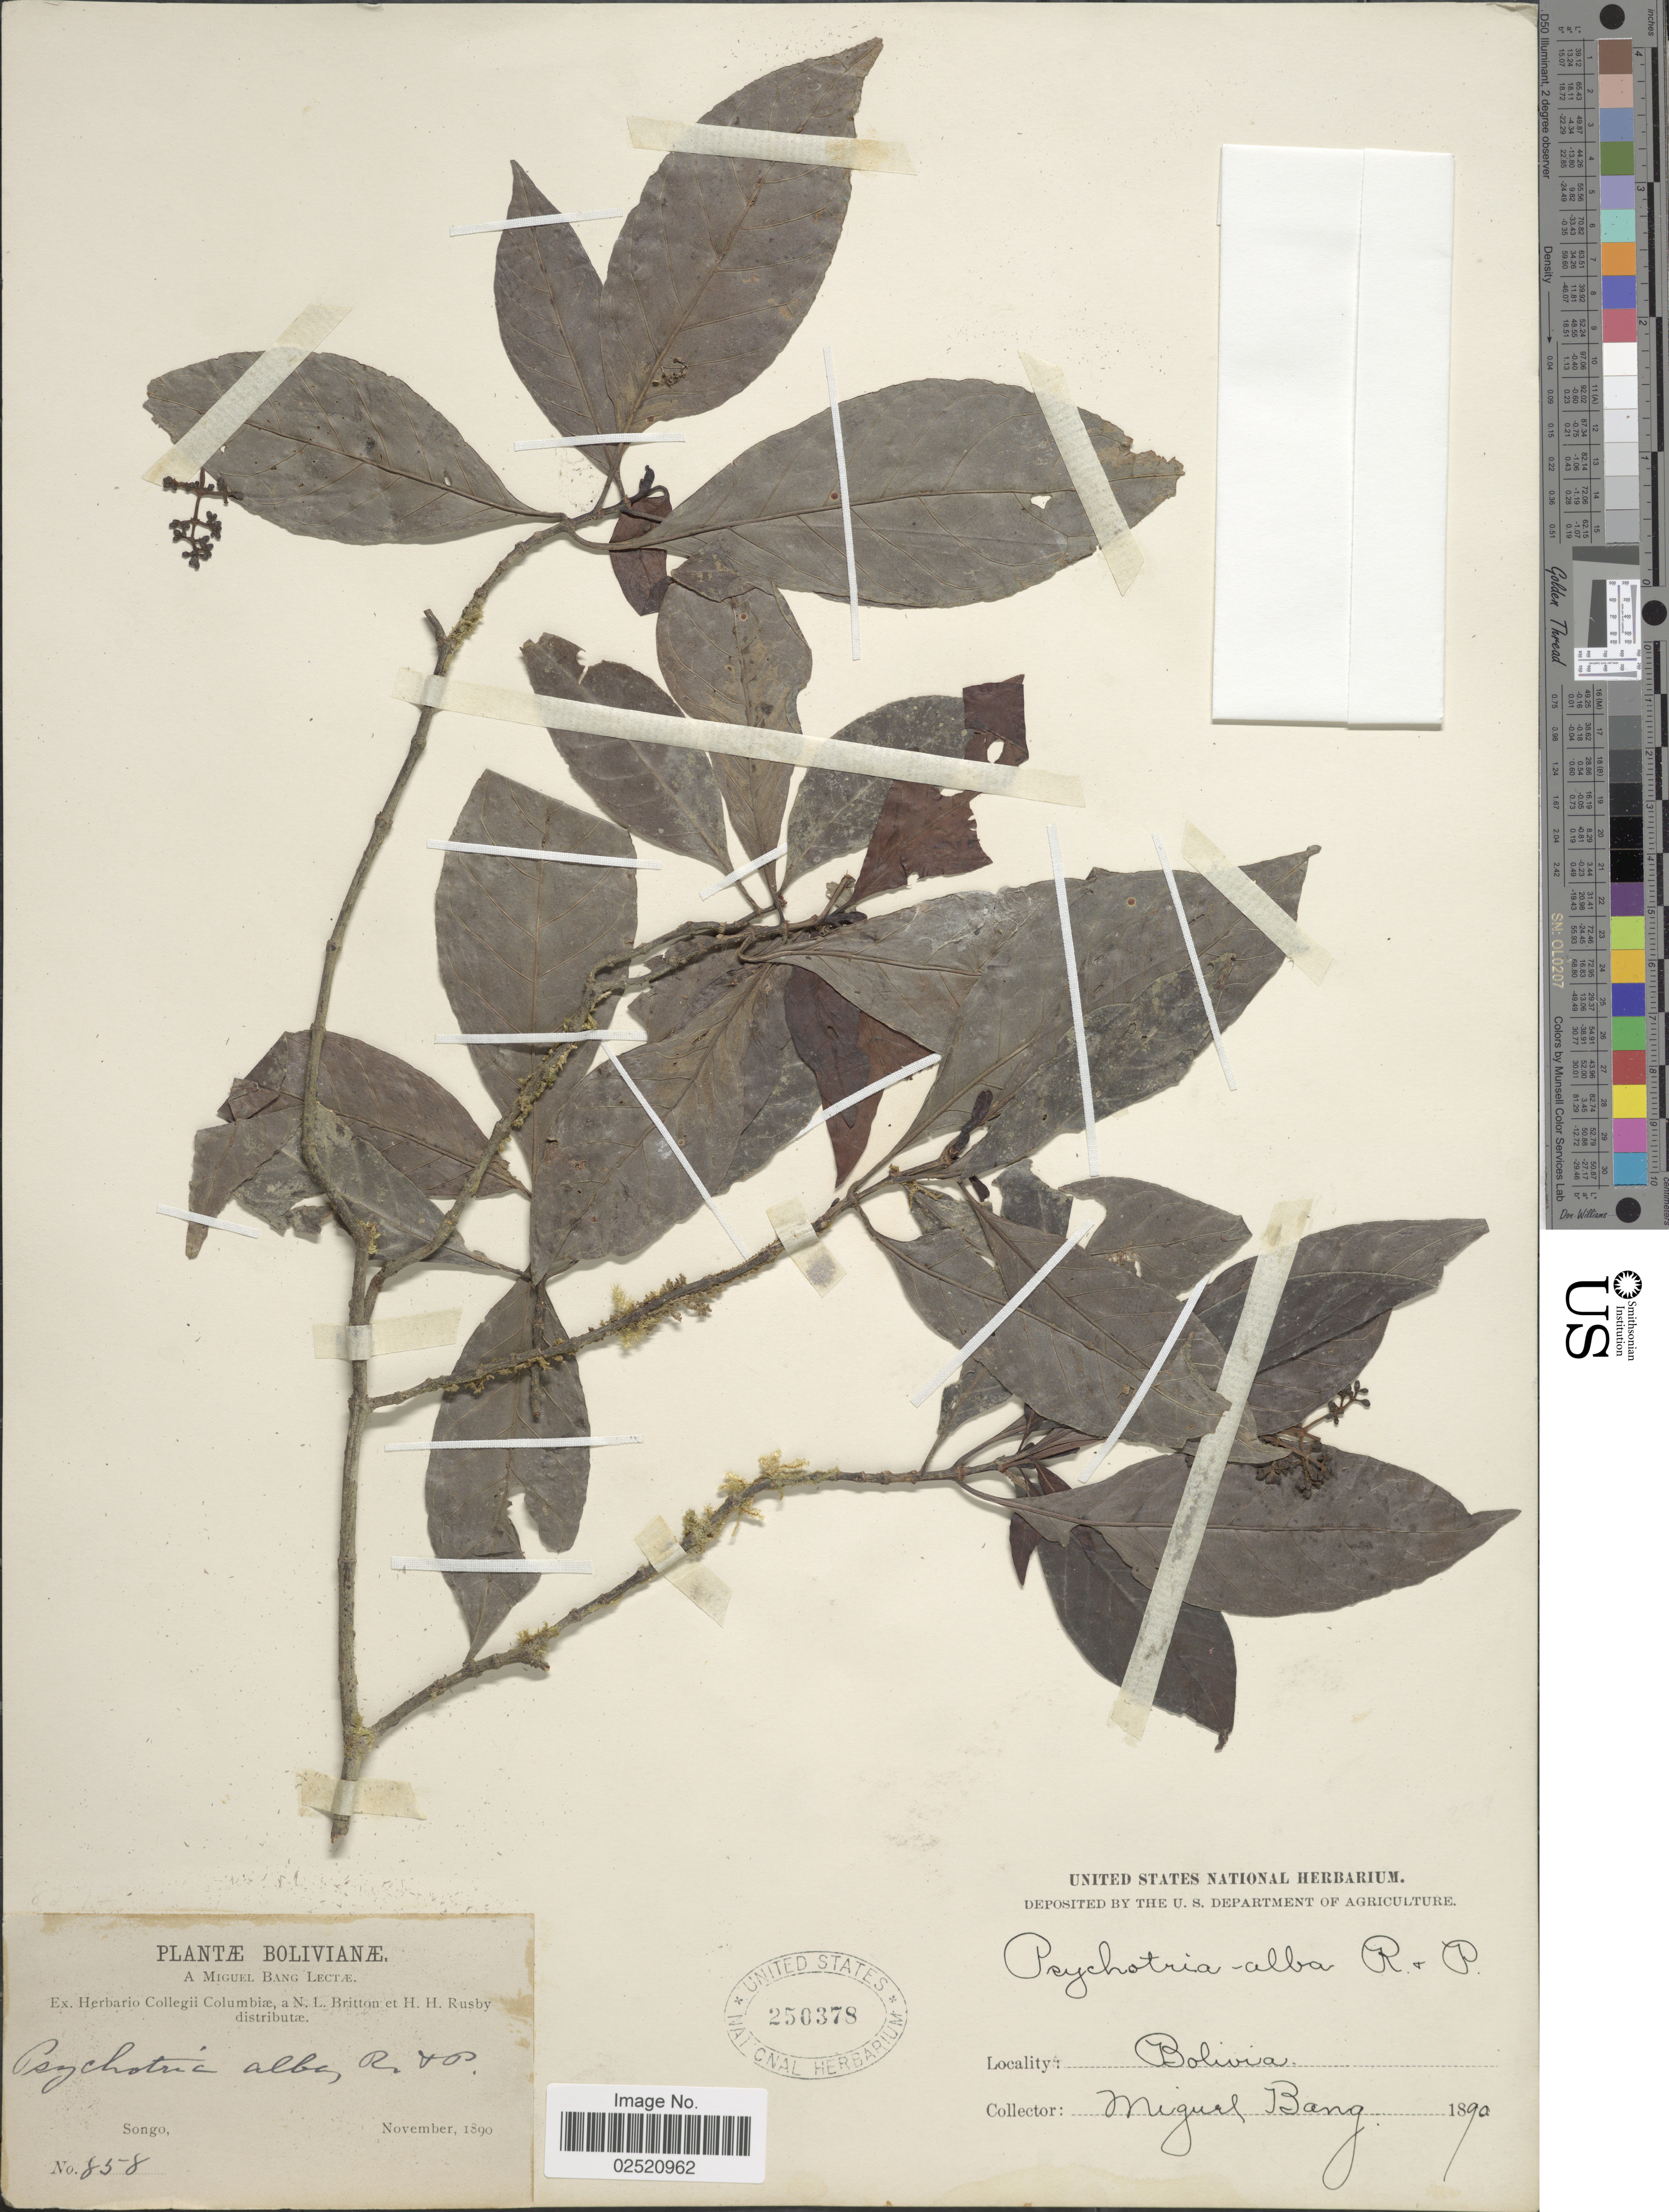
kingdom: Plantae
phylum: Tracheophyta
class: Magnoliopsida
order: Gentianales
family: Rubiaceae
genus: Psychotria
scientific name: Psychotria alba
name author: Ruiz & Pav.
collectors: M. Bang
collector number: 858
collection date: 1890-11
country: Bolivia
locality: Songo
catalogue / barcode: US 250378